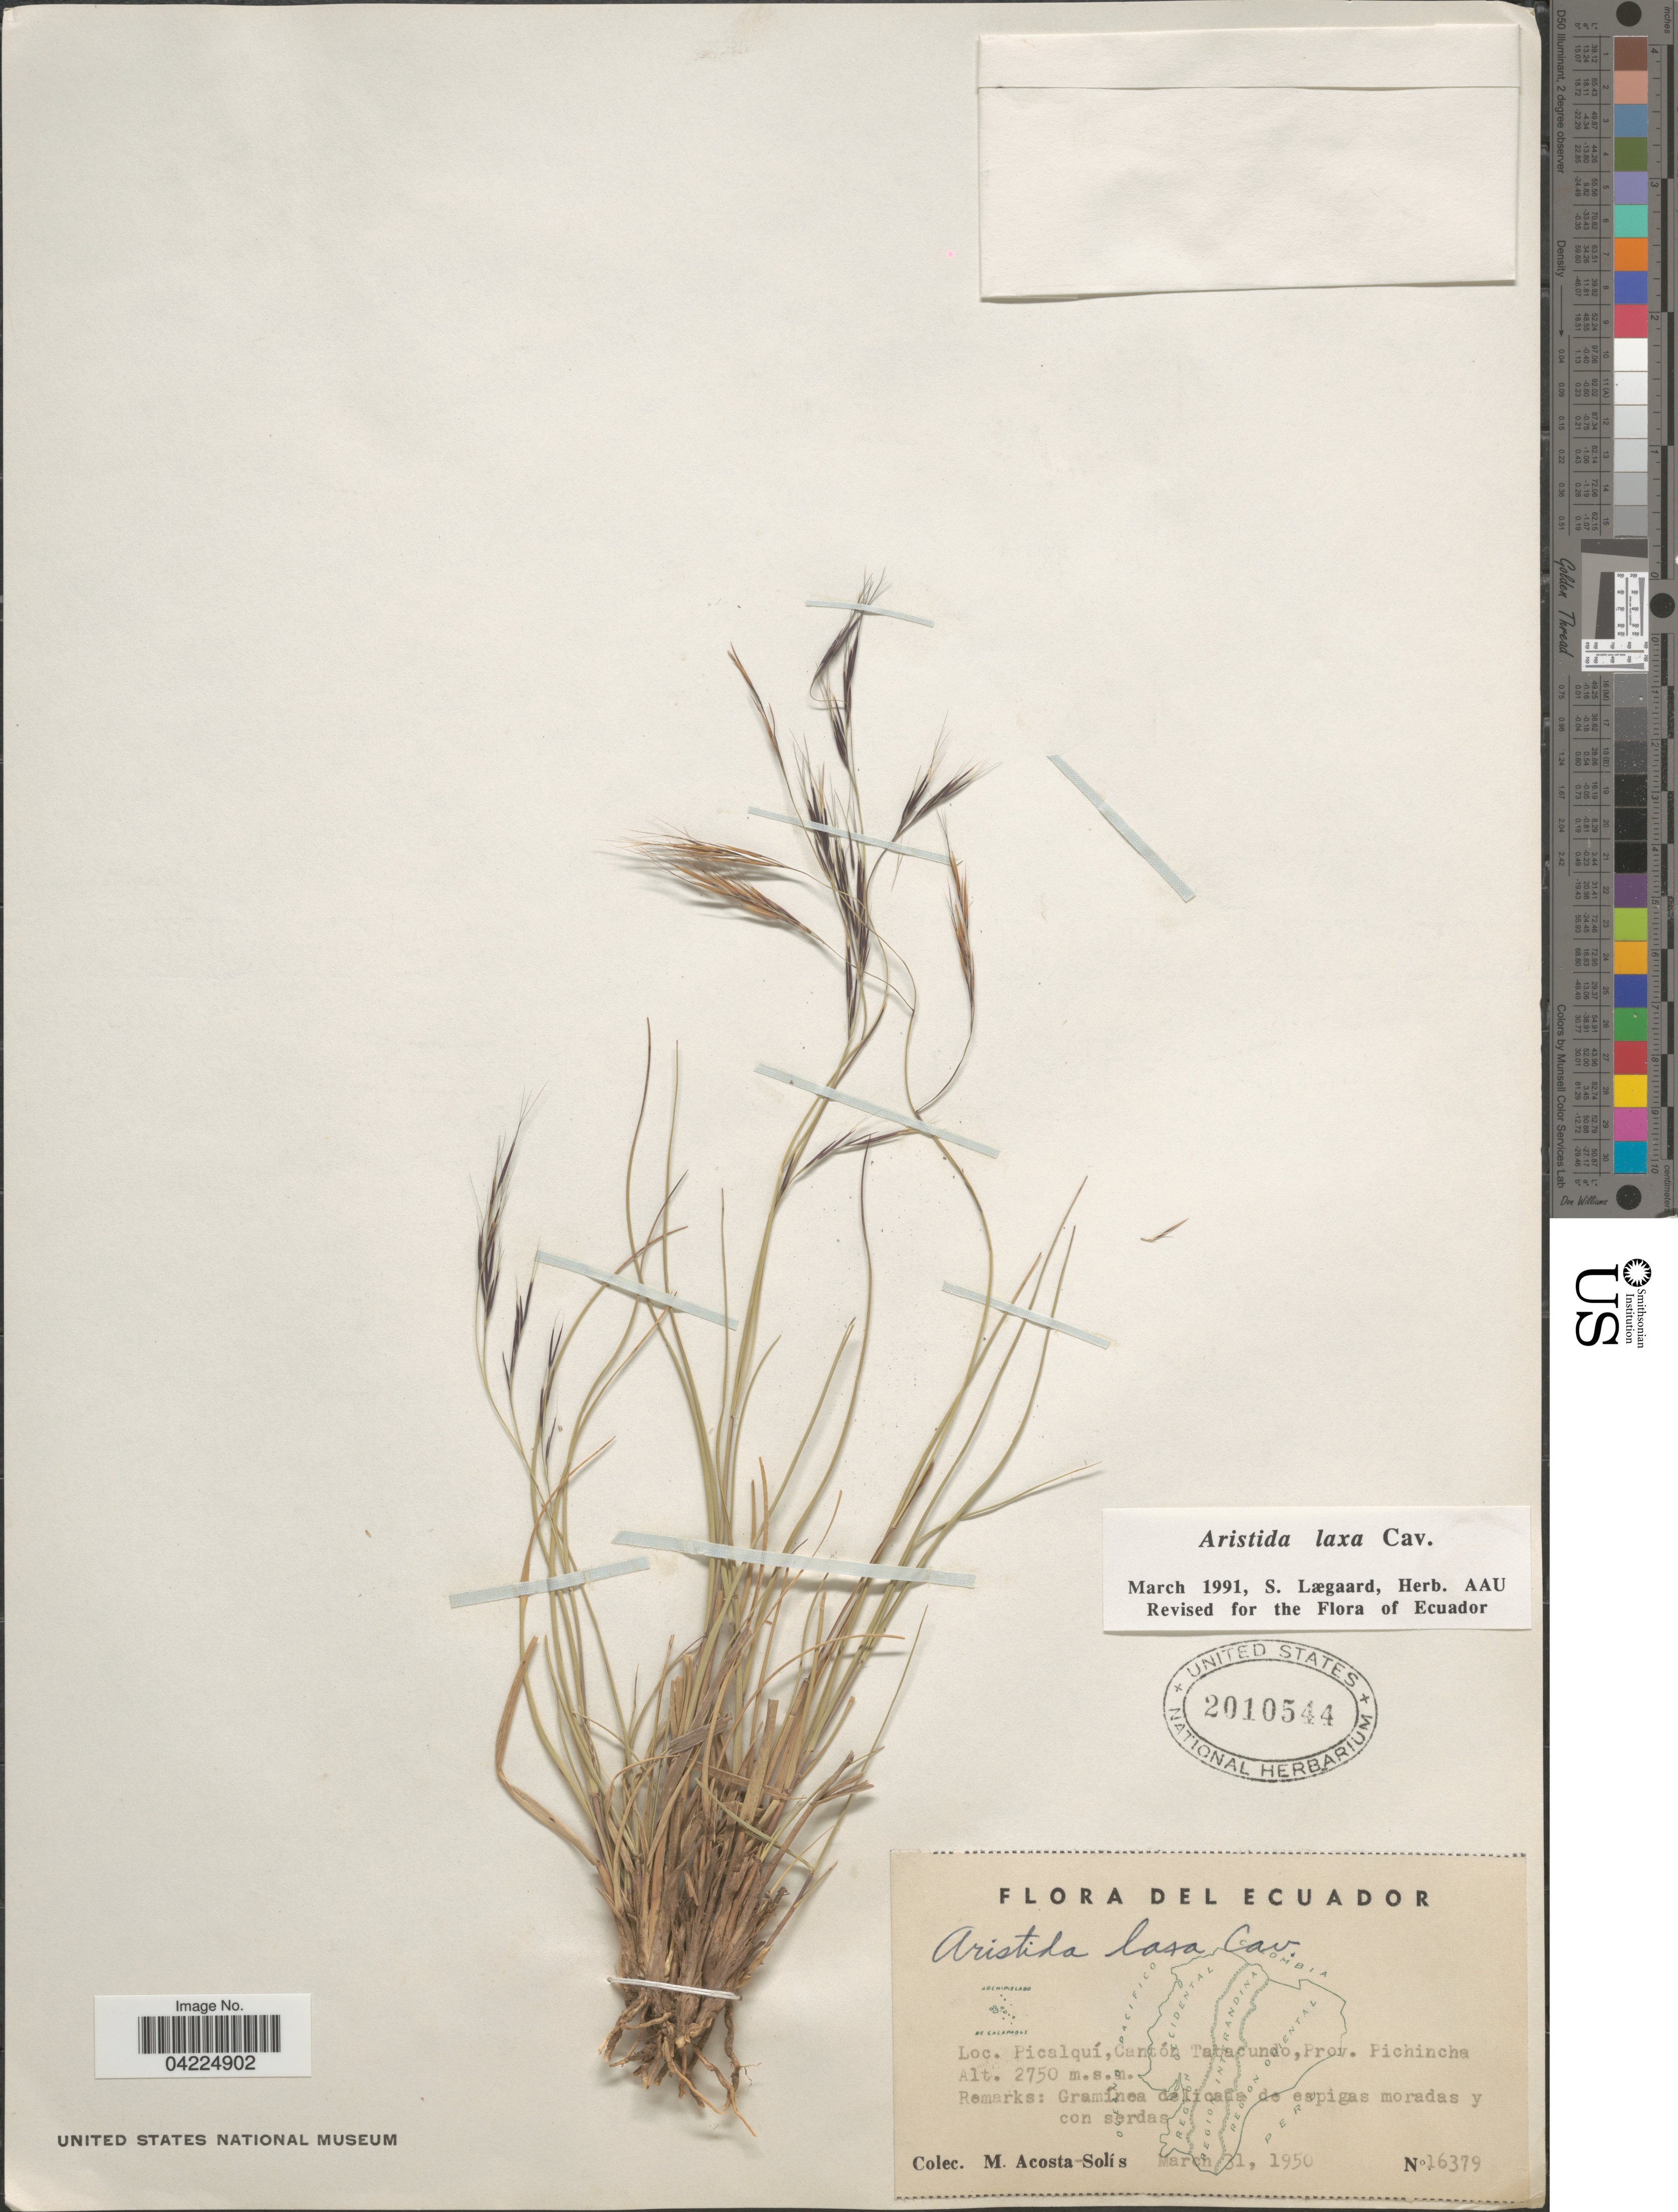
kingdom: Plantae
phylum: Tracheophyta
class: Liliopsida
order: Poales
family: Poaceae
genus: Aristida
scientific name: Aristida laxa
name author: Cav.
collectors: M. Acosta Solis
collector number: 16379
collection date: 1950-03-31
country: Ecuador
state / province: Pichincha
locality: Picalquí, Cantón Tatacundo.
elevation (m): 2750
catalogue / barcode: US 2010544